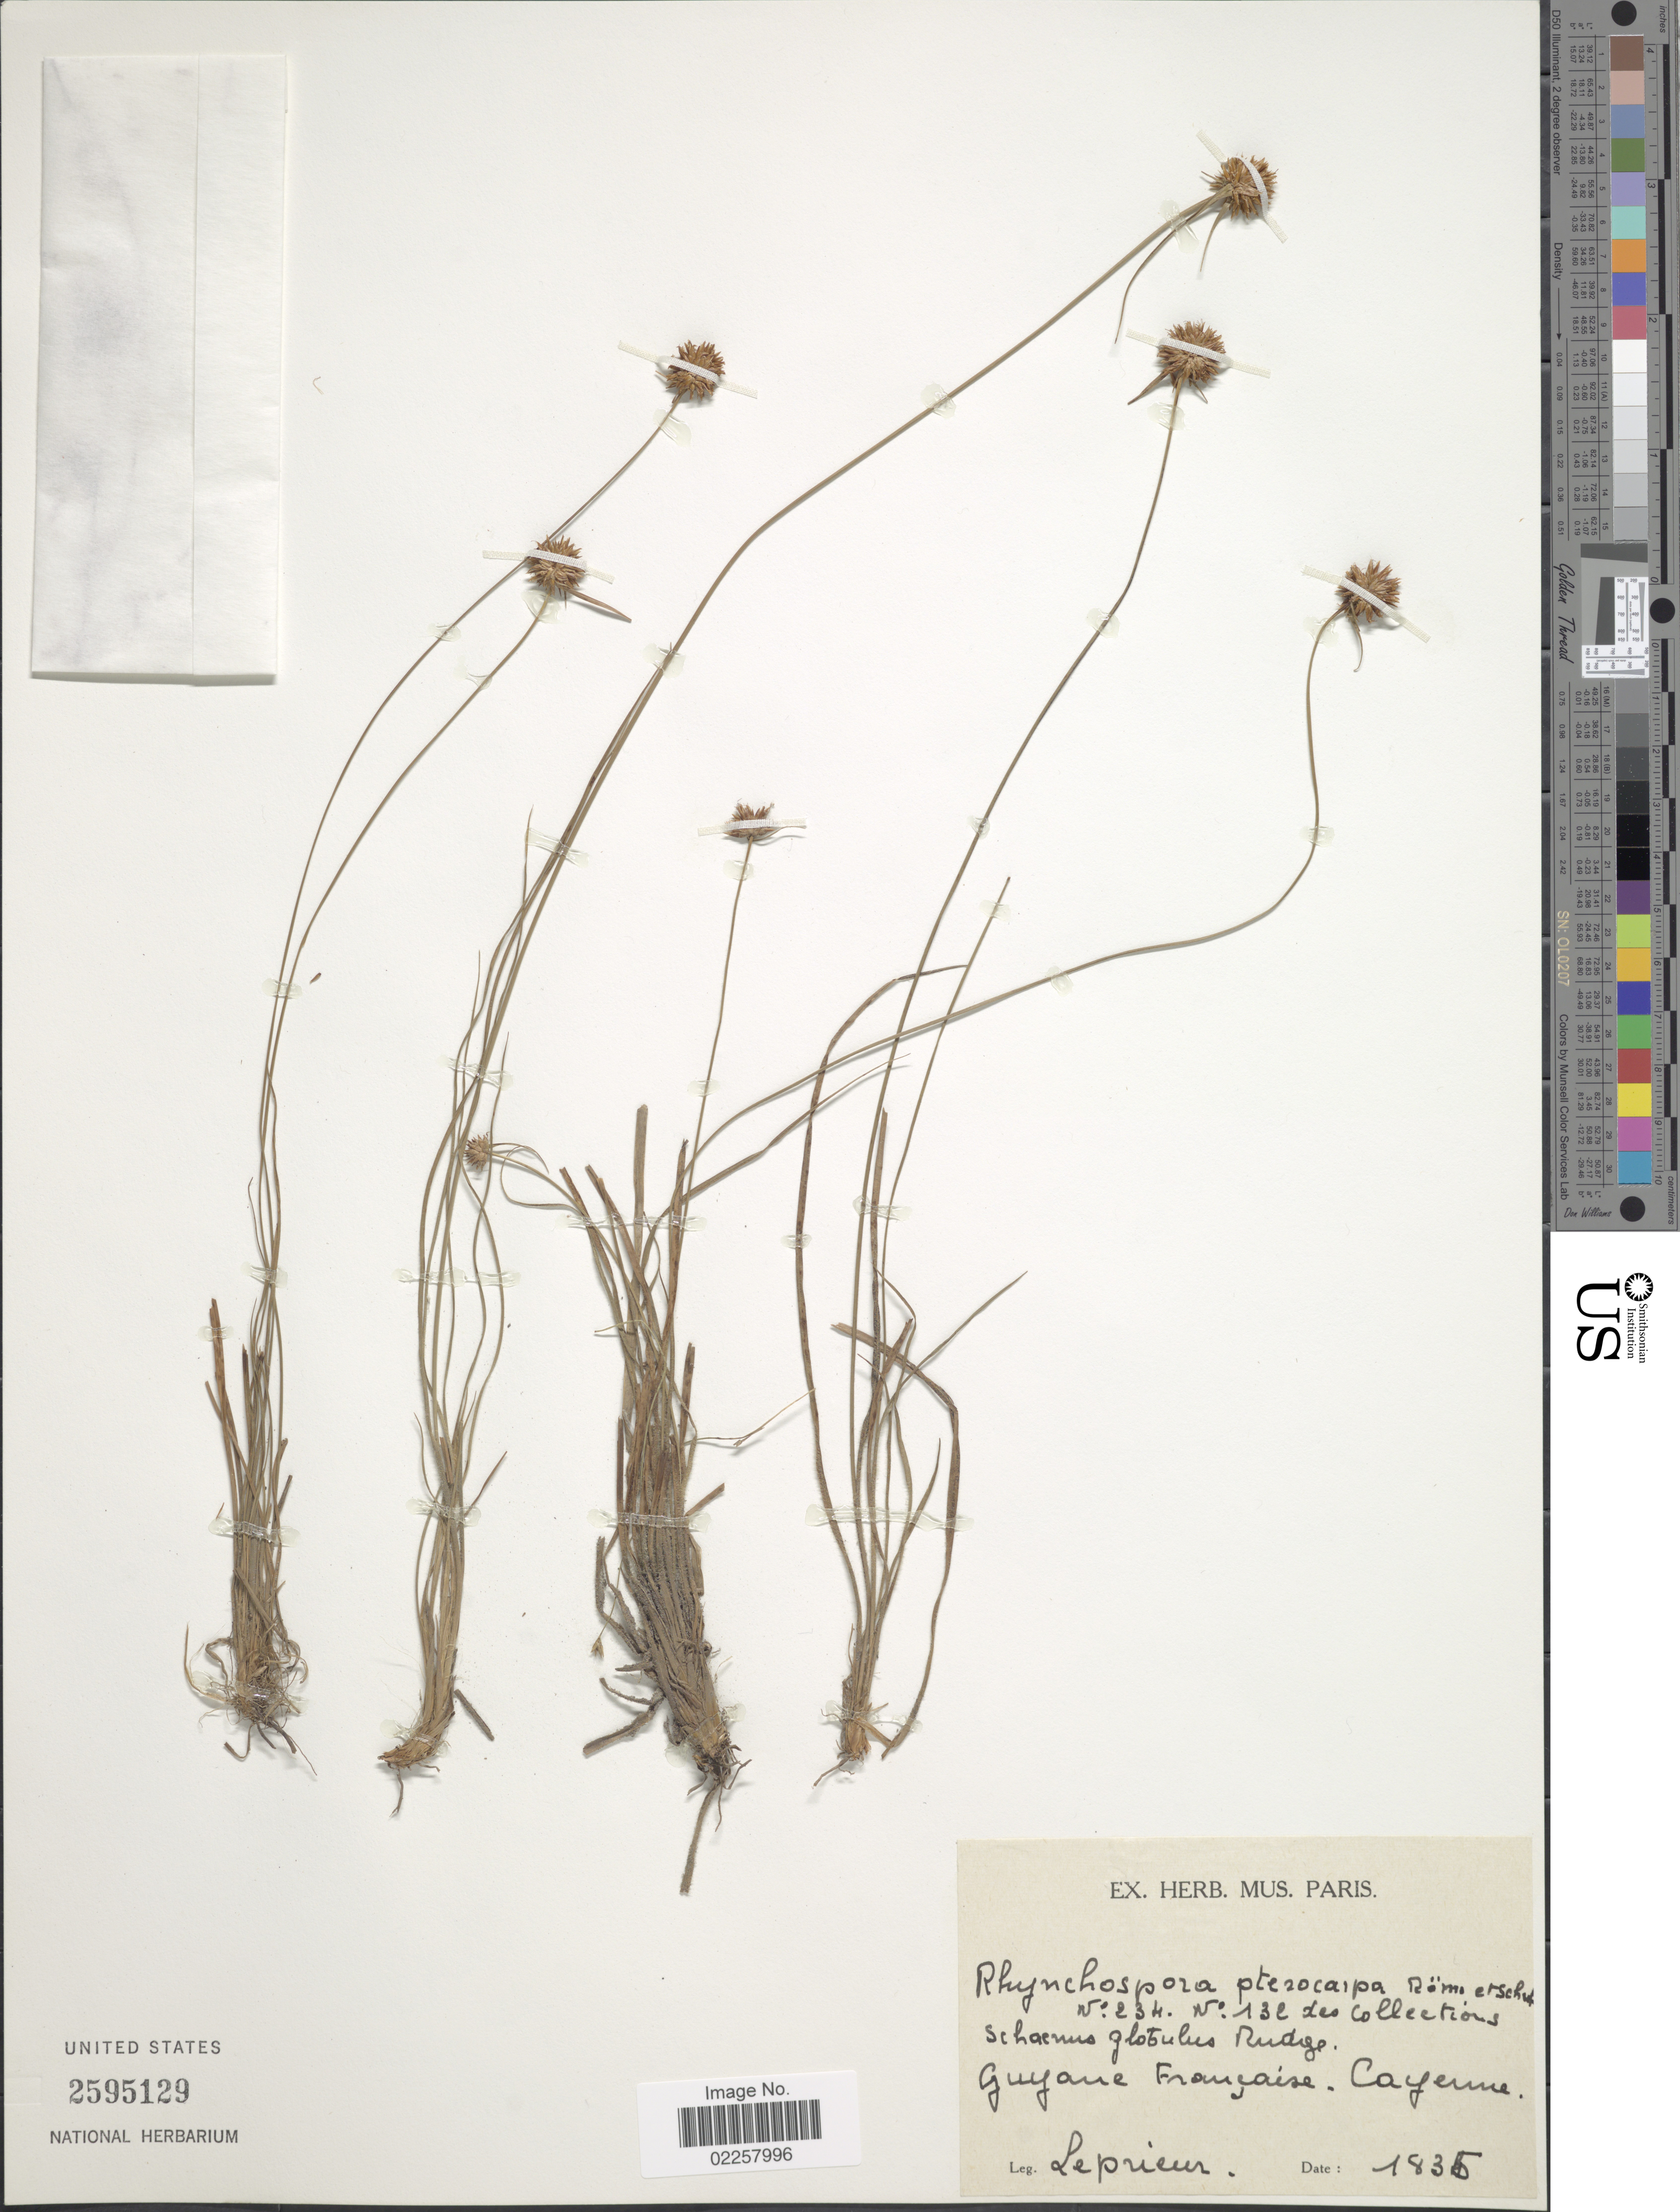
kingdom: Plantae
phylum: Tracheophyta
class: Liliopsida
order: Poales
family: Cyperaceae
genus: Rhynchospora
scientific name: Rhynchospora barbata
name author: (Vahl) Kunth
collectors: F. M. R. Leprieur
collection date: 1835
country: French Guiana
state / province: Cayenne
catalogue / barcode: US 2595129